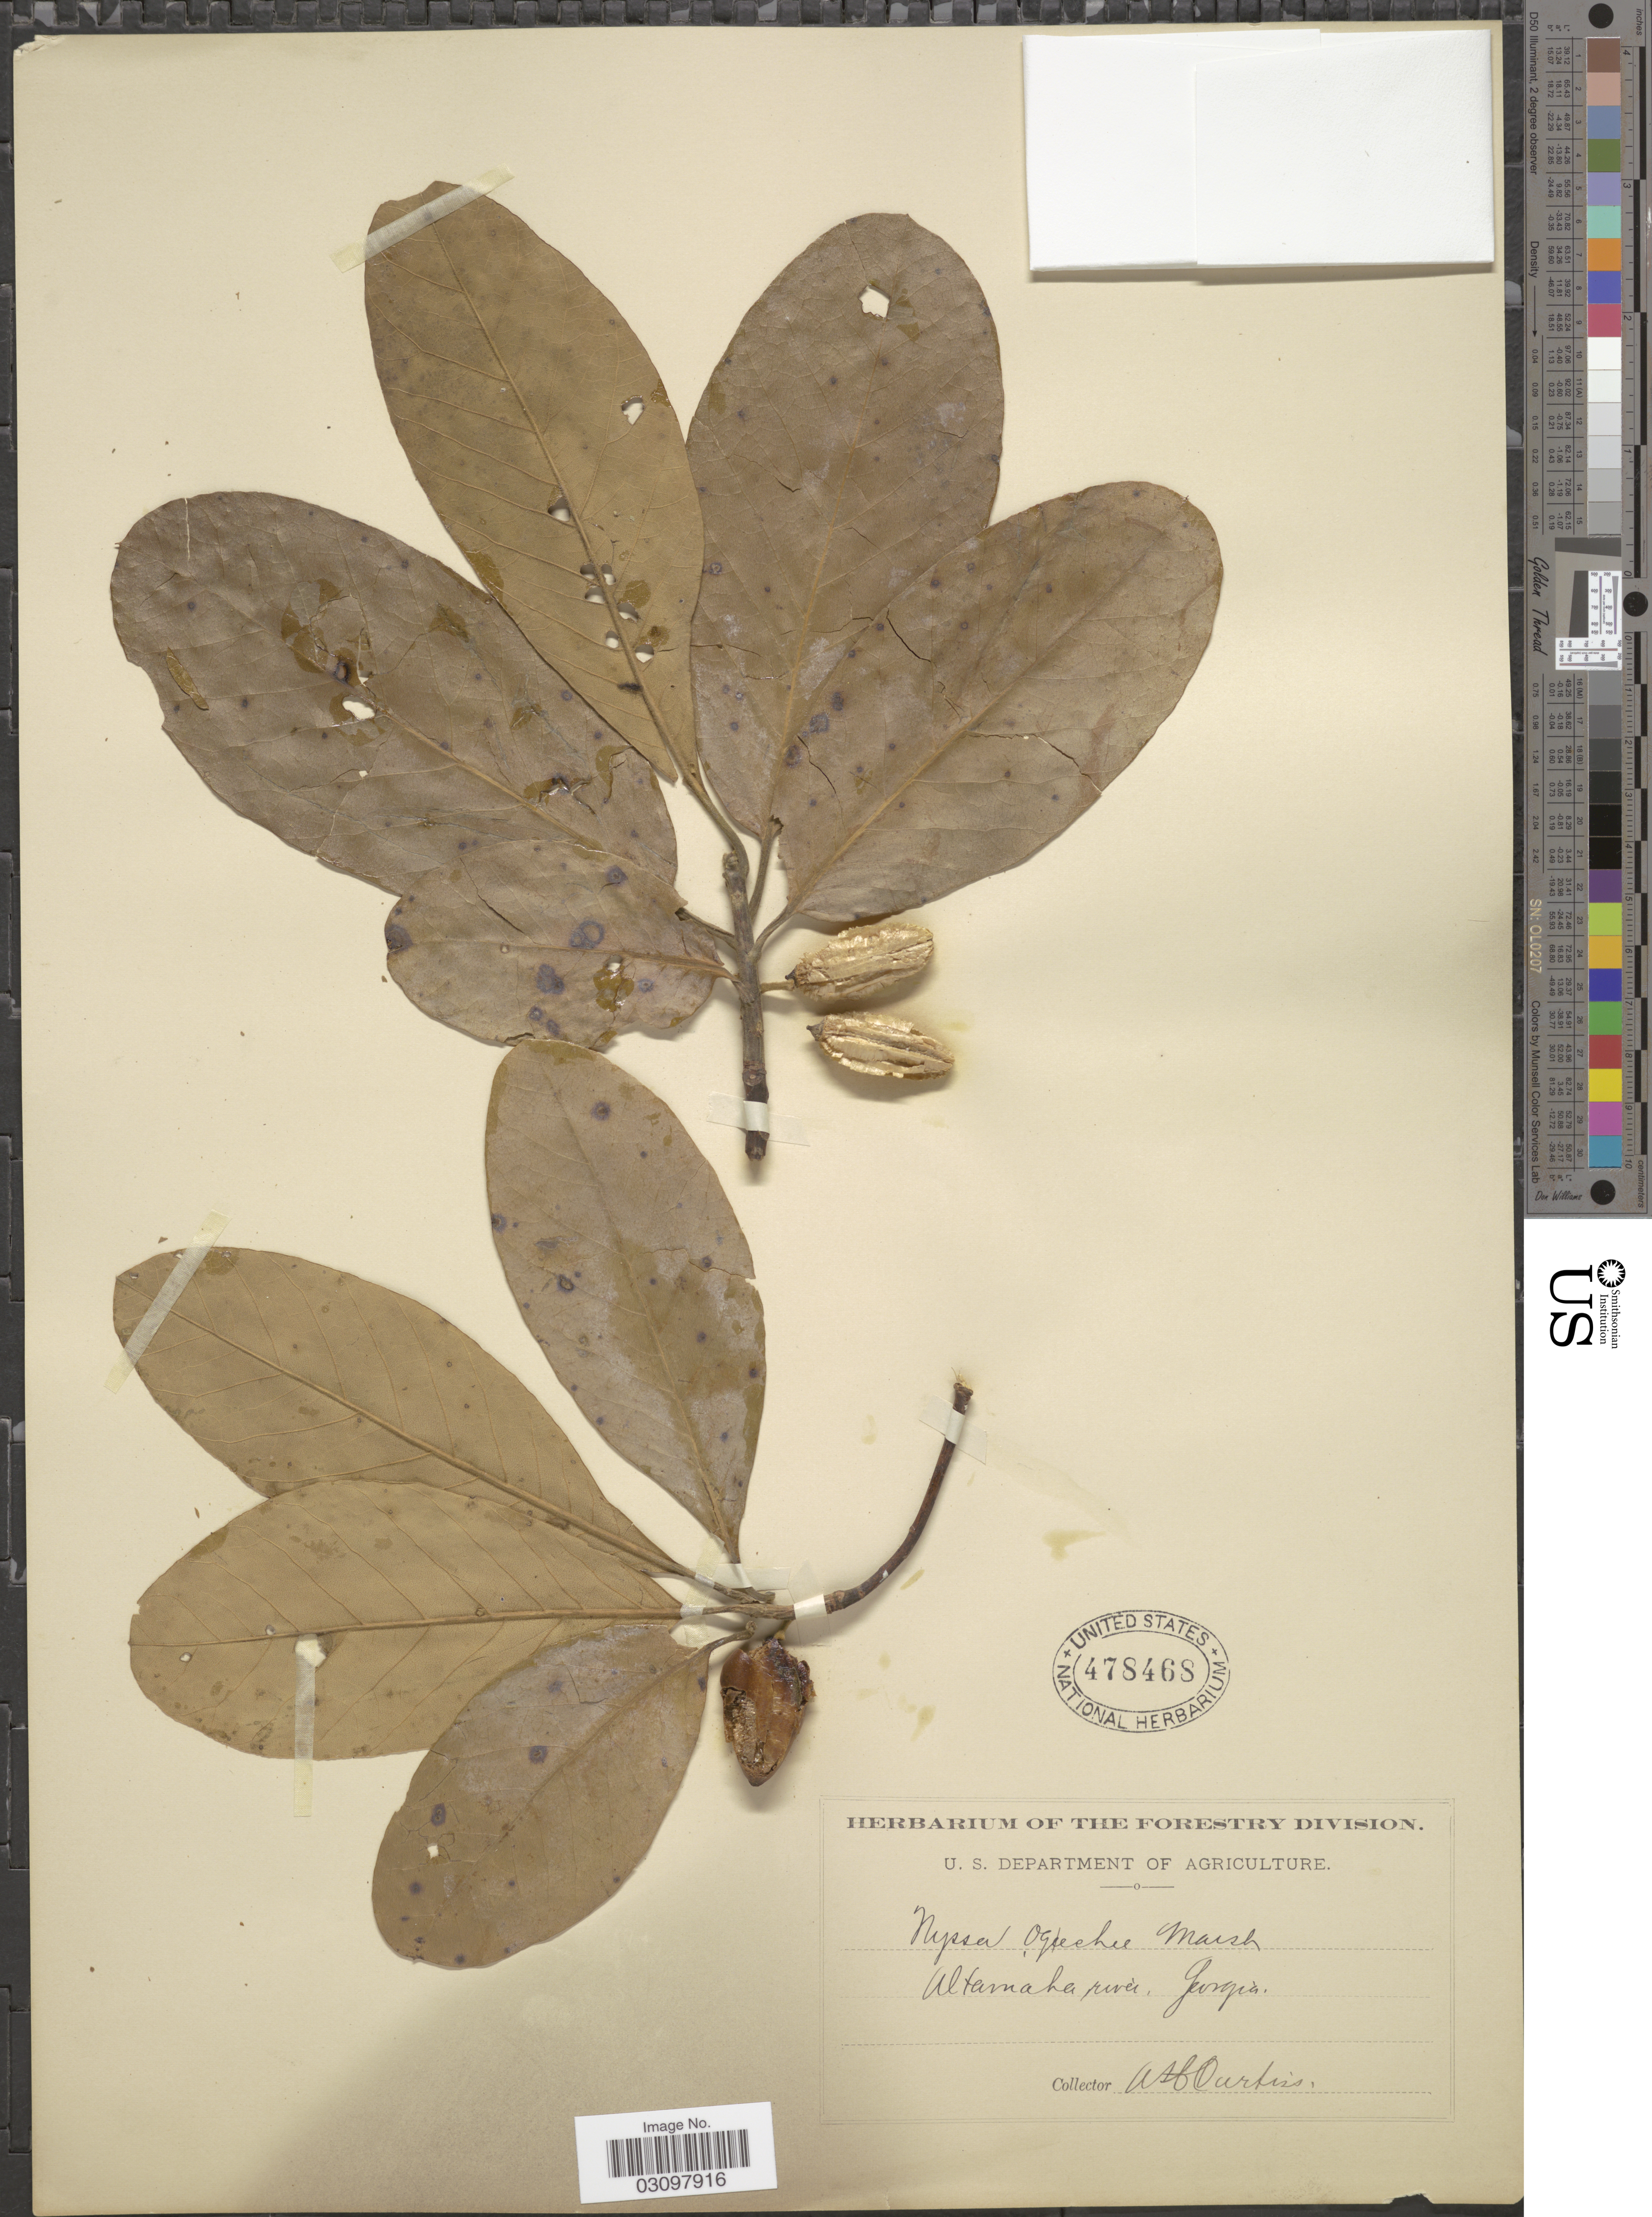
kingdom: Plantae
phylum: Tracheophyta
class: Magnoliopsida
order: Cornales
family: Nyssaceae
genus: Nyssa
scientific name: Nyssa ogeche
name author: W. Bartram ex Marshall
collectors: A. H. Curtiss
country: United States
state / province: Georgia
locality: Altamaha river.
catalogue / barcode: US 478468